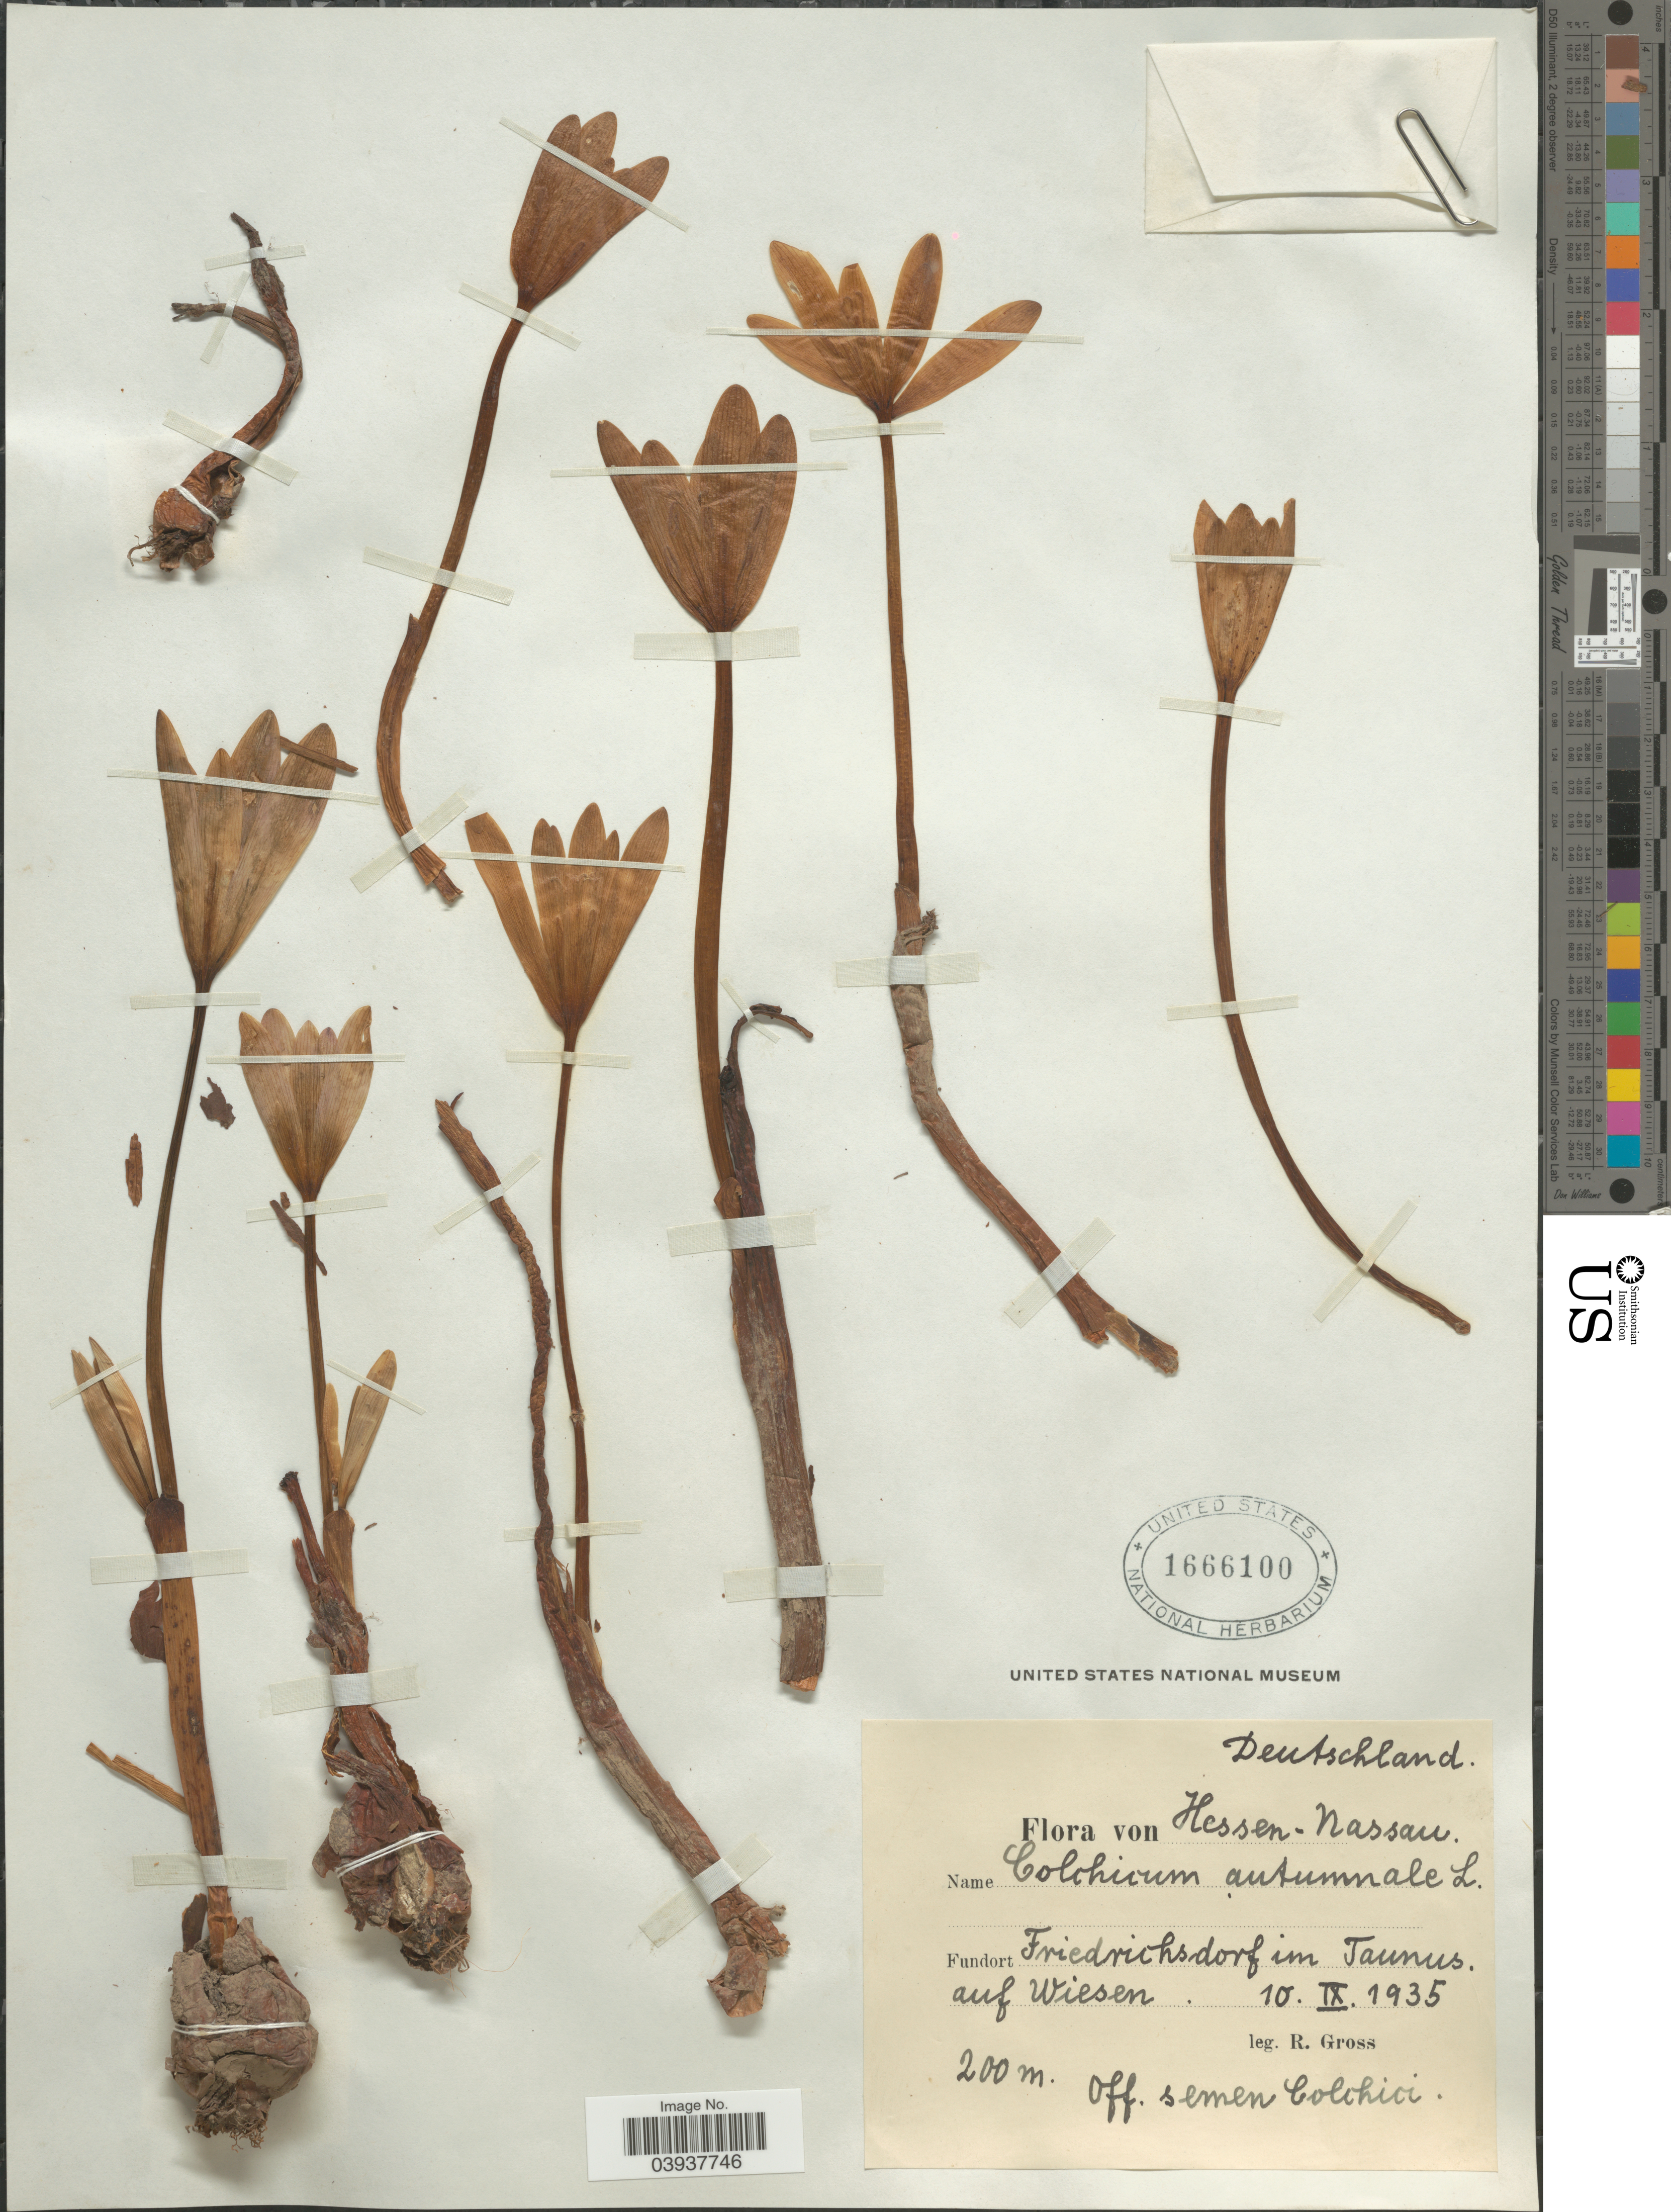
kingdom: Plantae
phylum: Tracheophyta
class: Liliopsida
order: Liliales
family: Colchicaceae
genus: Colchicum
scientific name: Colchicum autumnale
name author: L.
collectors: R. Gross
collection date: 1935-09-10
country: Germany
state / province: Hesse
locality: Deutschland. Hessen-Nassau. Friedrichsdorf im Taunus. auf Wiesen. Off. semen Colchici.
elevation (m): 200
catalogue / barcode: US 1666100